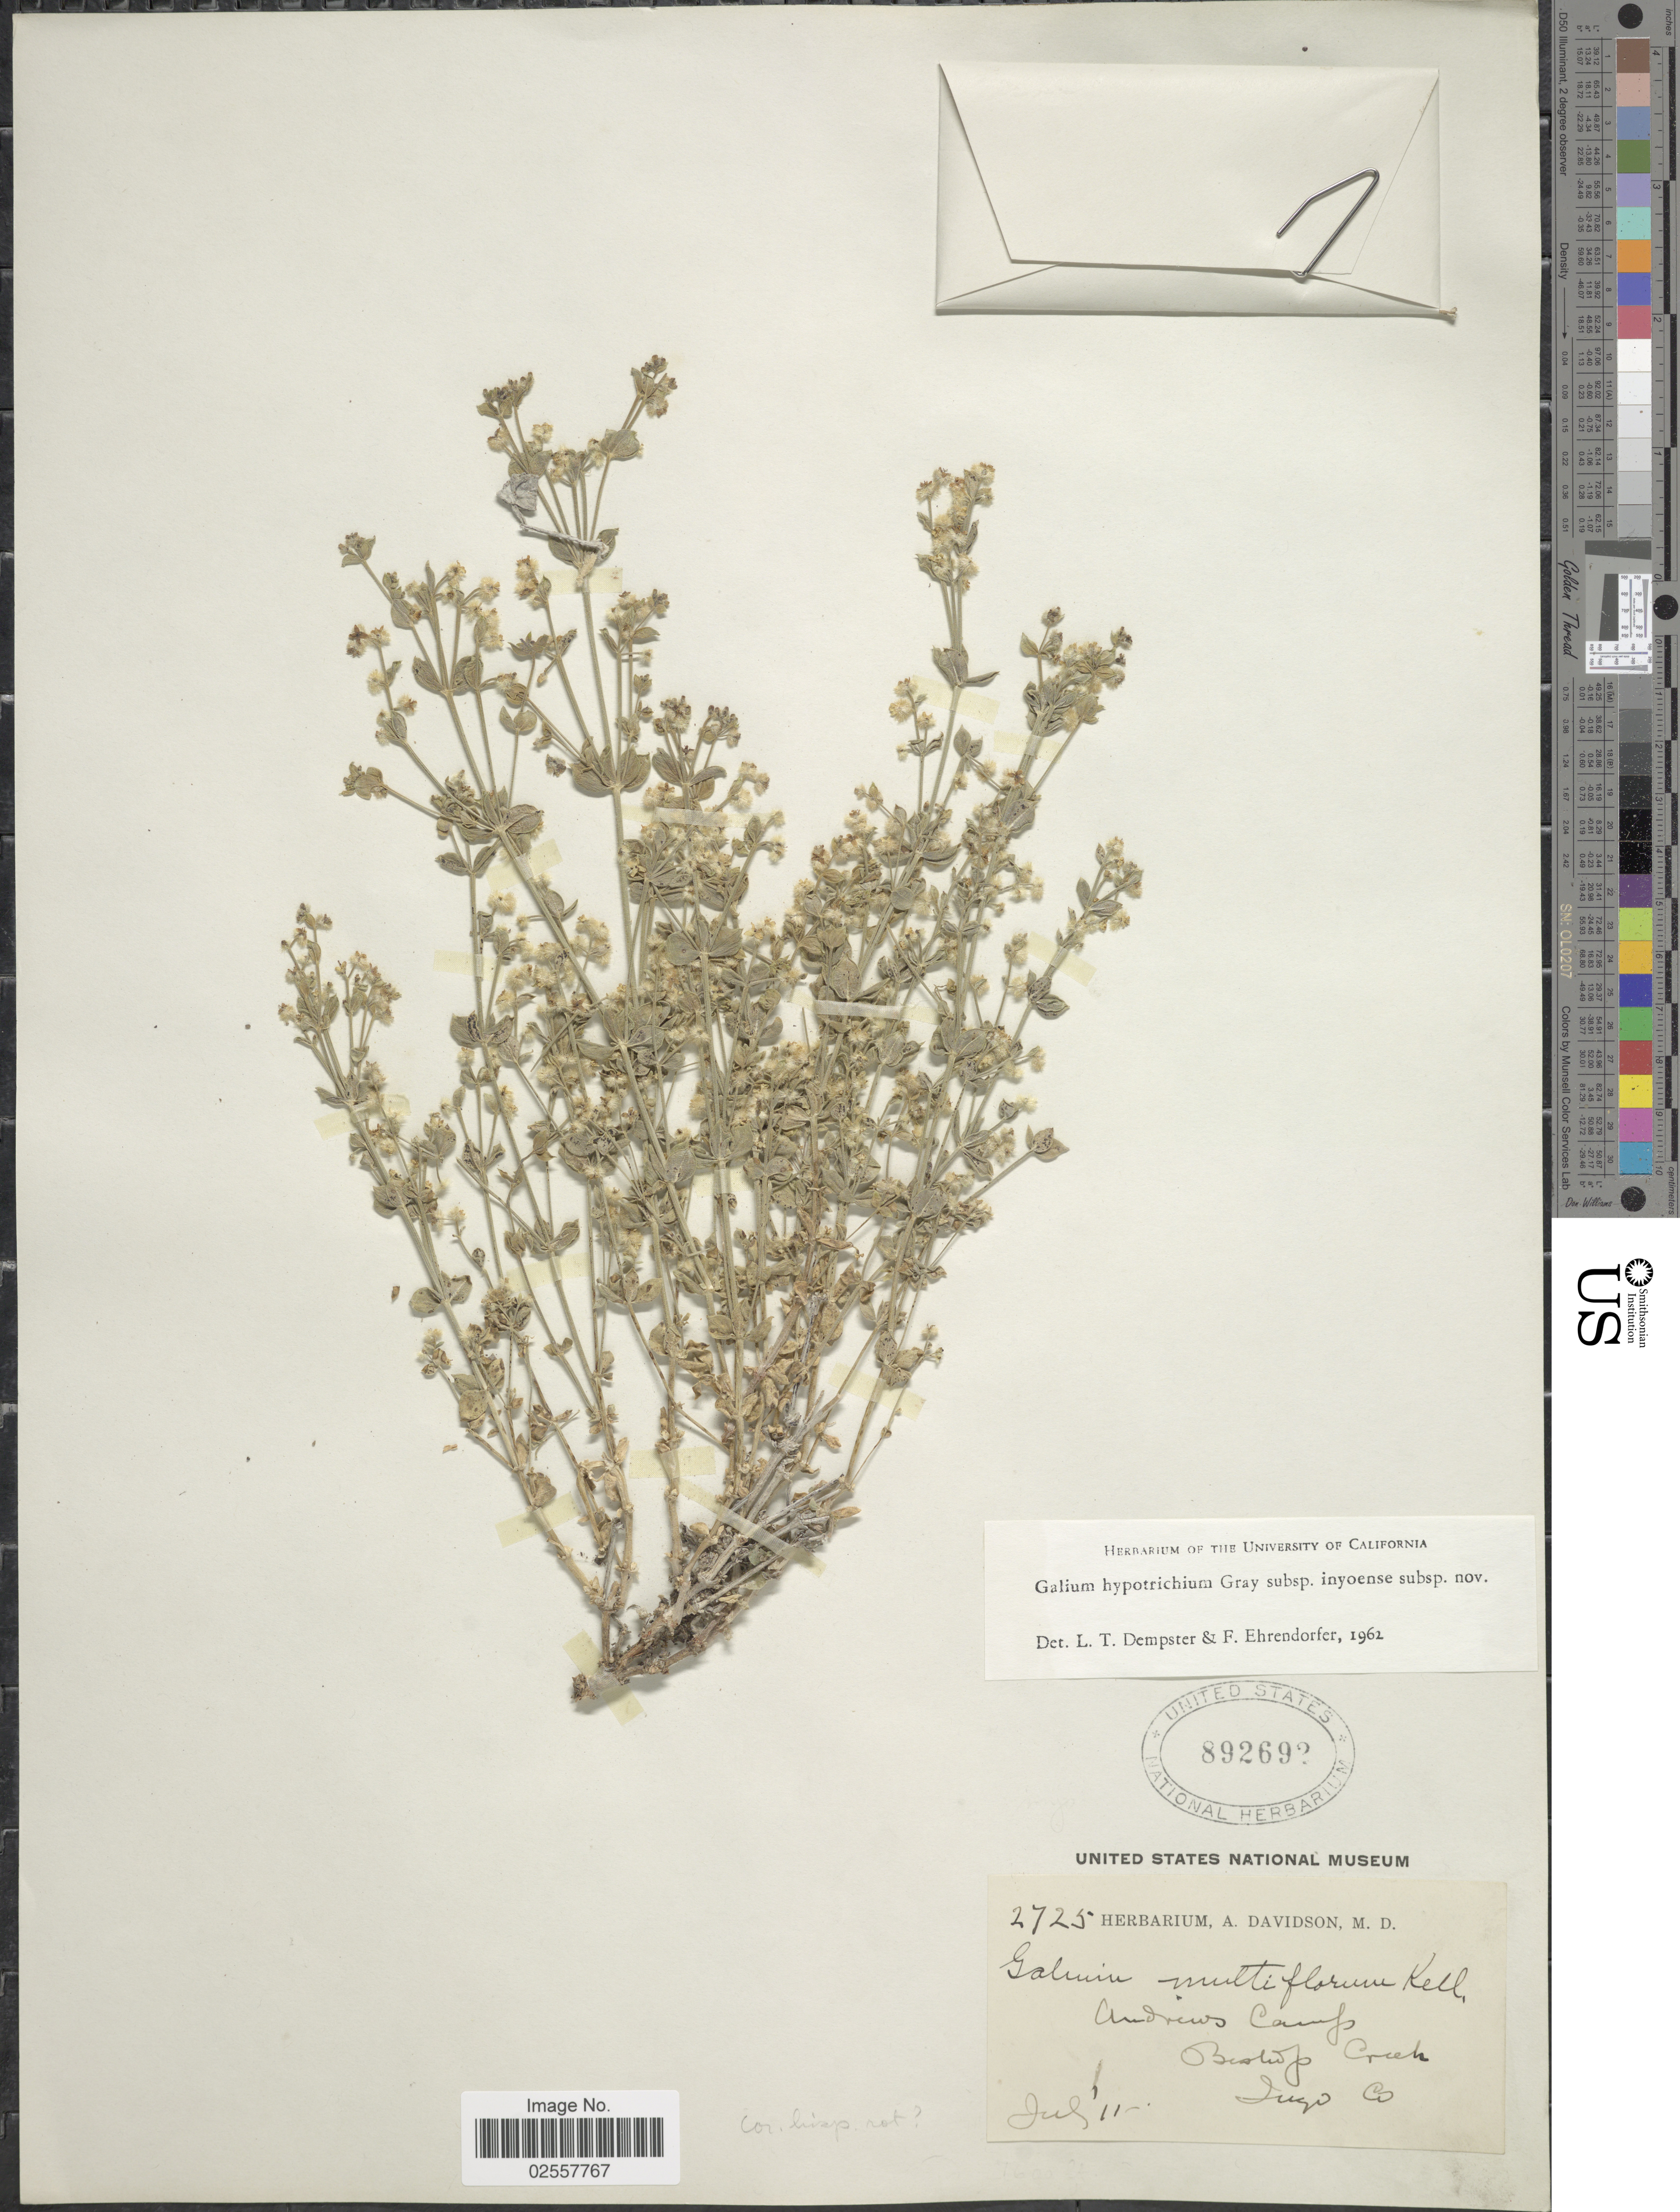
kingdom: Plantae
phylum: Tracheophyta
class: Magnoliopsida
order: Gentianales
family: Rubiaceae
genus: Galium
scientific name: Galium hypotrichium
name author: A. Gray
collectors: ex herb. A. Davidson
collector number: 2725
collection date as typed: Transcribed d/m/y: /7/11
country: United States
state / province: California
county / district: Inyo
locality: Andrews Camps, Bishop Creek, Inyo Co.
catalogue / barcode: US 892692